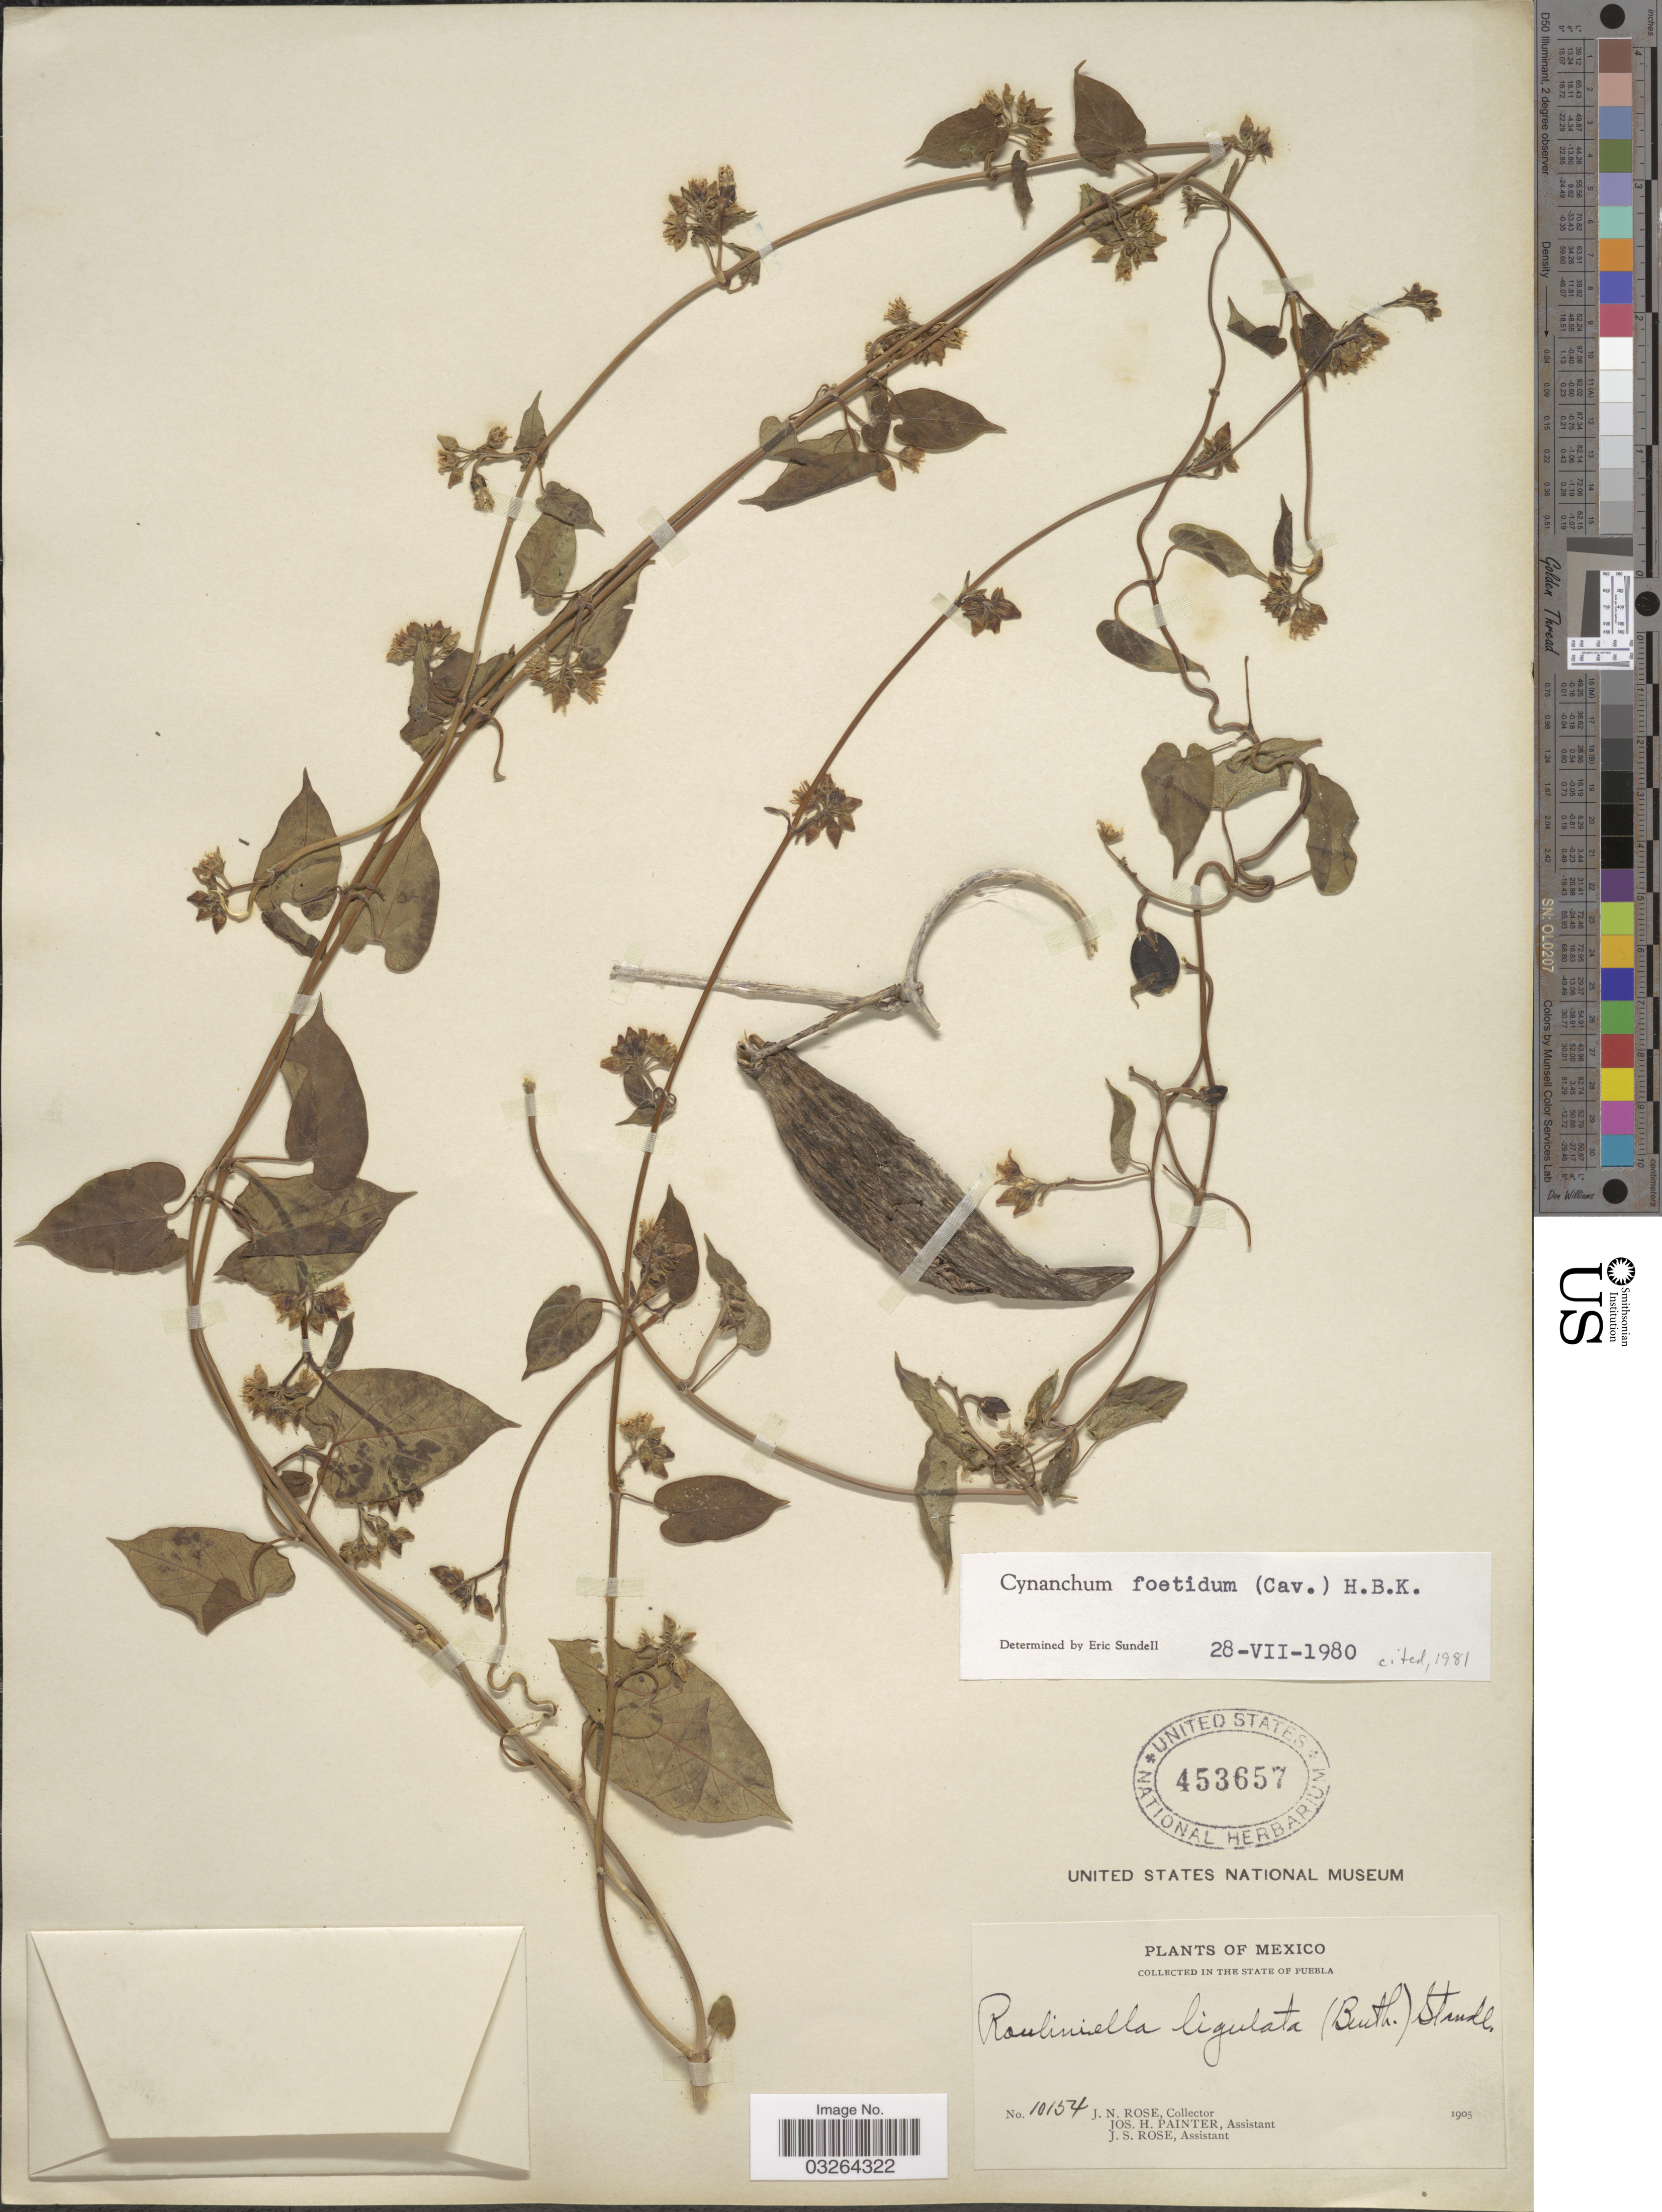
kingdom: Plantae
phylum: Tracheophyta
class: Magnoliopsida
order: Gentianales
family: Apocynaceae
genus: Cynanchum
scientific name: Cynanchum foetidum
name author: (Cav.) Kunth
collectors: J. N. Rose, J. H. Painter & J. S. Rose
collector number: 10154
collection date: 1905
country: Mexico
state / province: Puebla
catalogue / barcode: US 453657